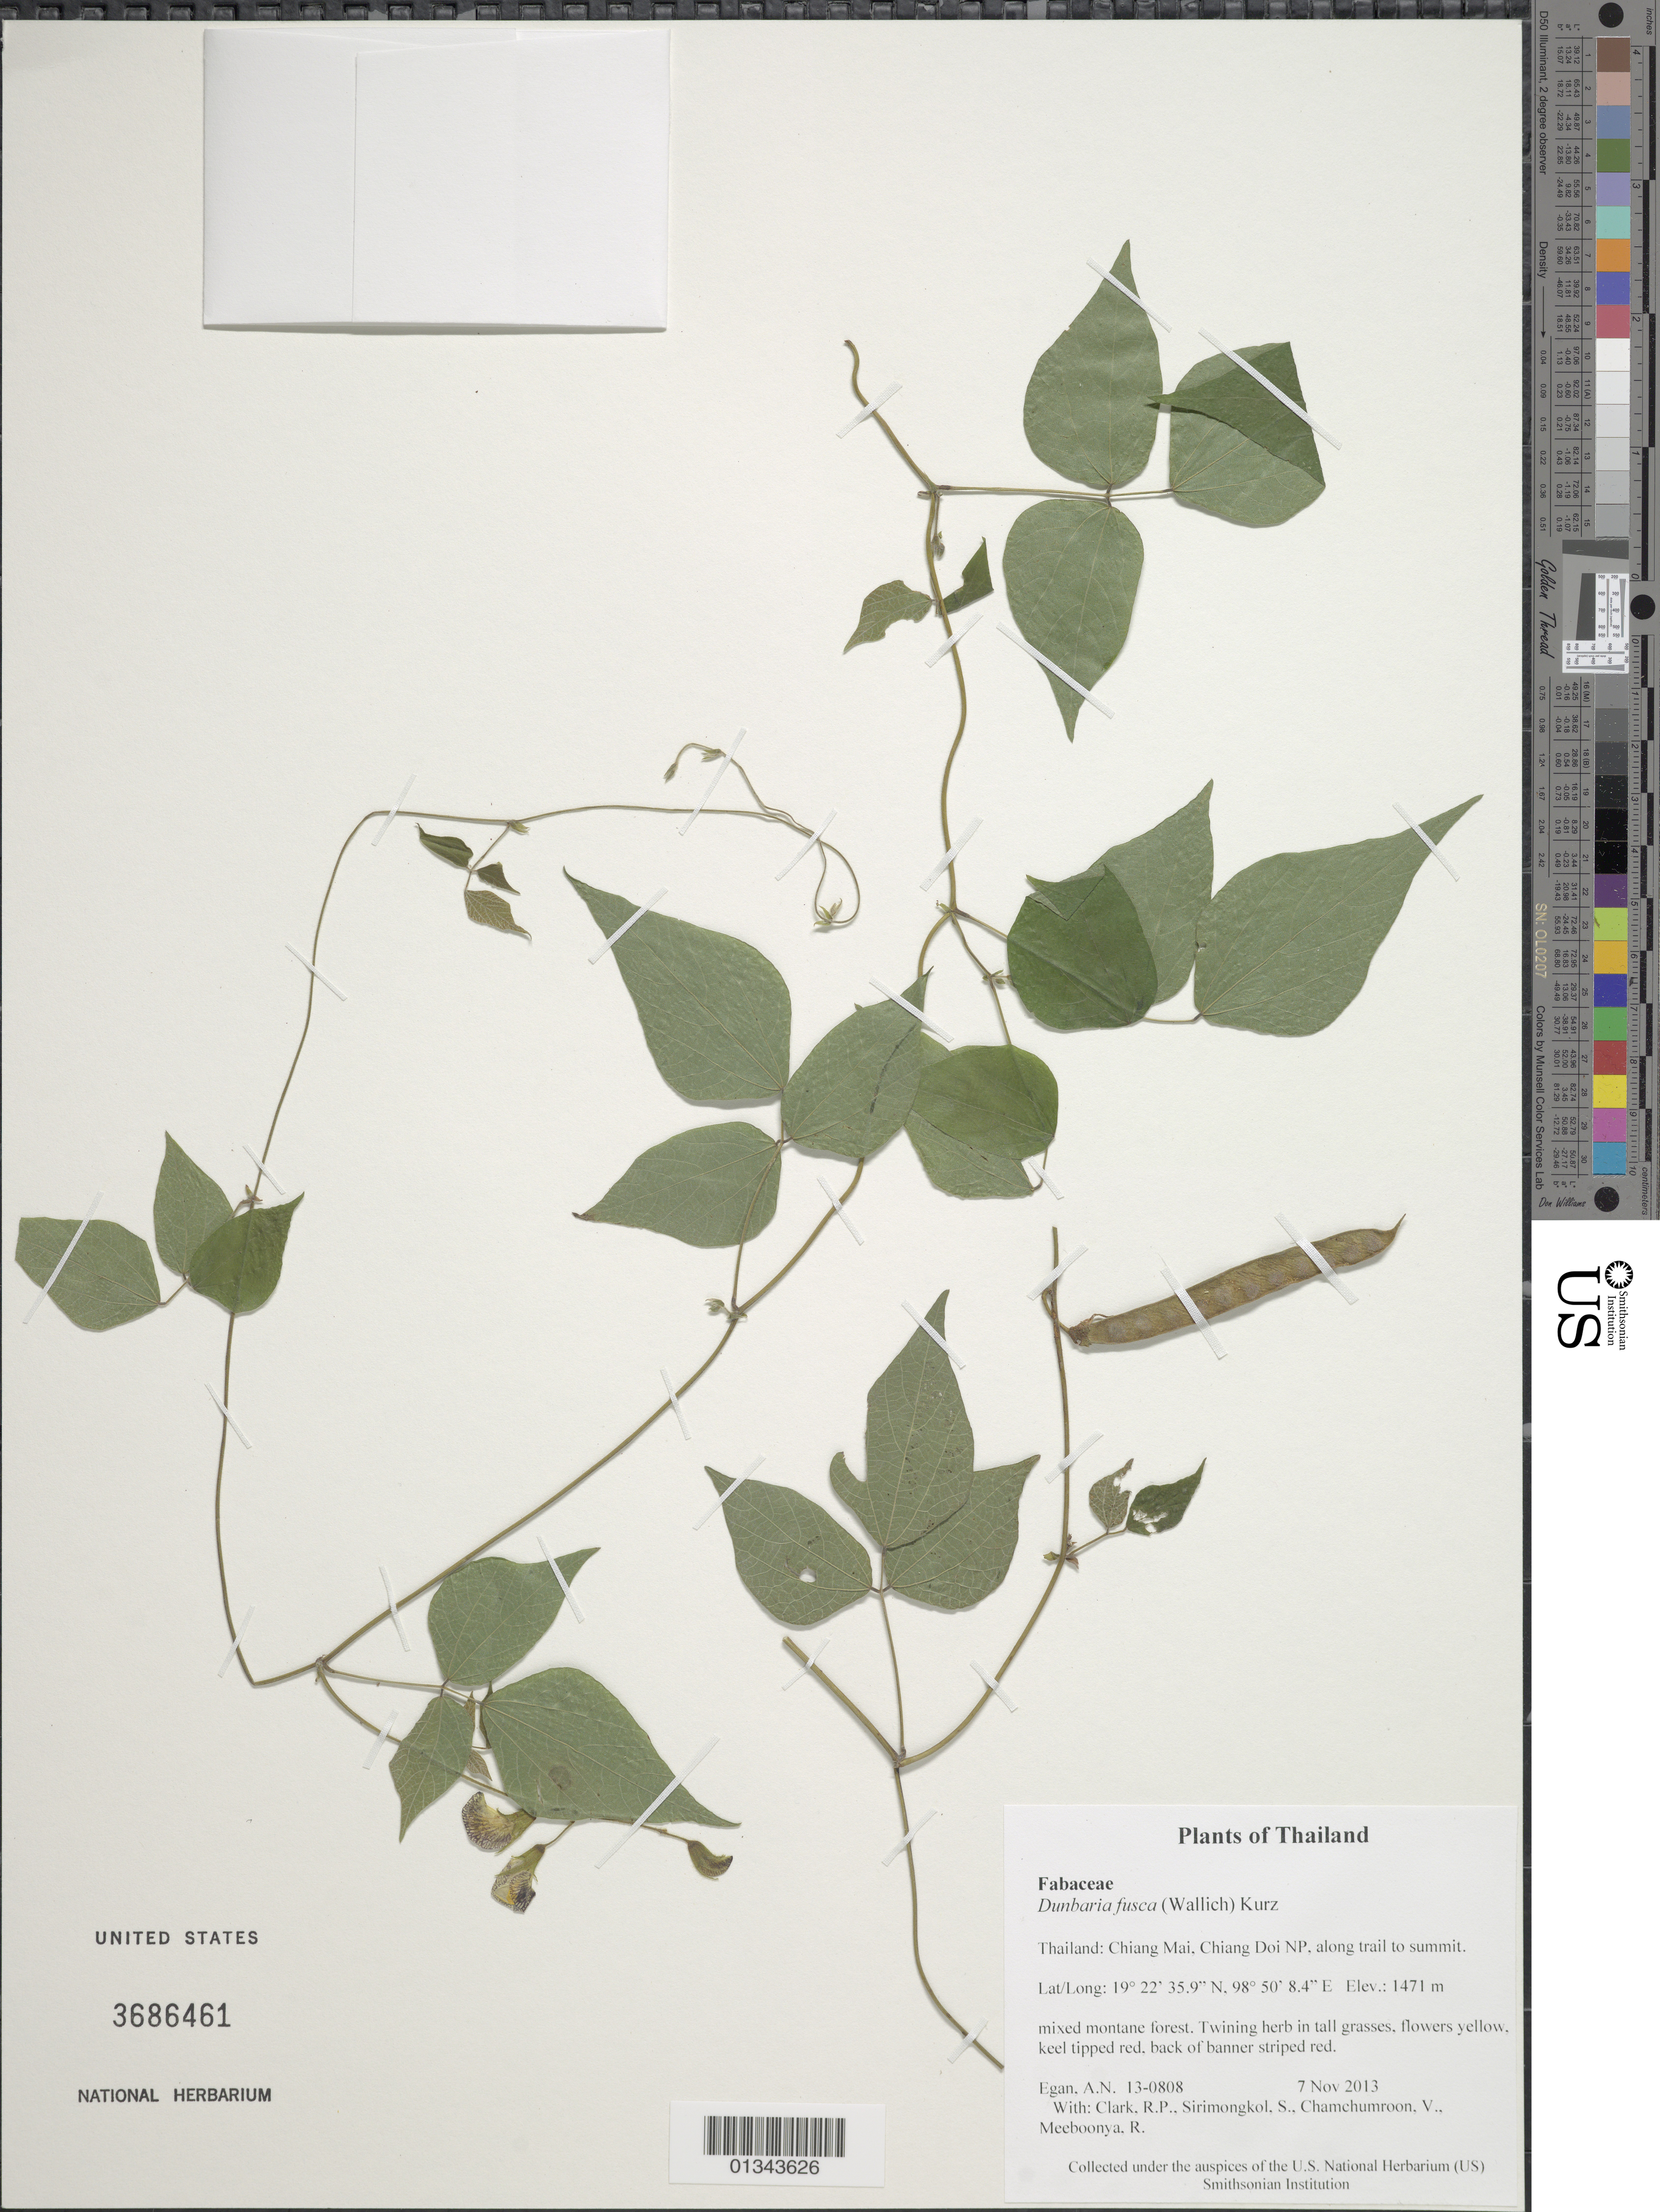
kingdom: Plantae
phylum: Tracheophyta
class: Magnoliopsida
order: Fabales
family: Fabaceae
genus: Dunbaria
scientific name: Dunbaria fusca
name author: (Wall.) Kurz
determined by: Egan, Ashley N., (US), Smithsonian Institution - National Museum of Natural History (UNITED STATES)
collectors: A. N. Egan, R. P. Clark, S. Sirimongkol, V. Chamchumroon & R. Meeboonya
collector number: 13-0808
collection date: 2013-11-07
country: Thailand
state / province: Chiang Mai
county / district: Mueang Chiang Mai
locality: Chiang Doi NP, along trail to summit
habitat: mixed montane forest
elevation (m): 1471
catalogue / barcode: US 3686461